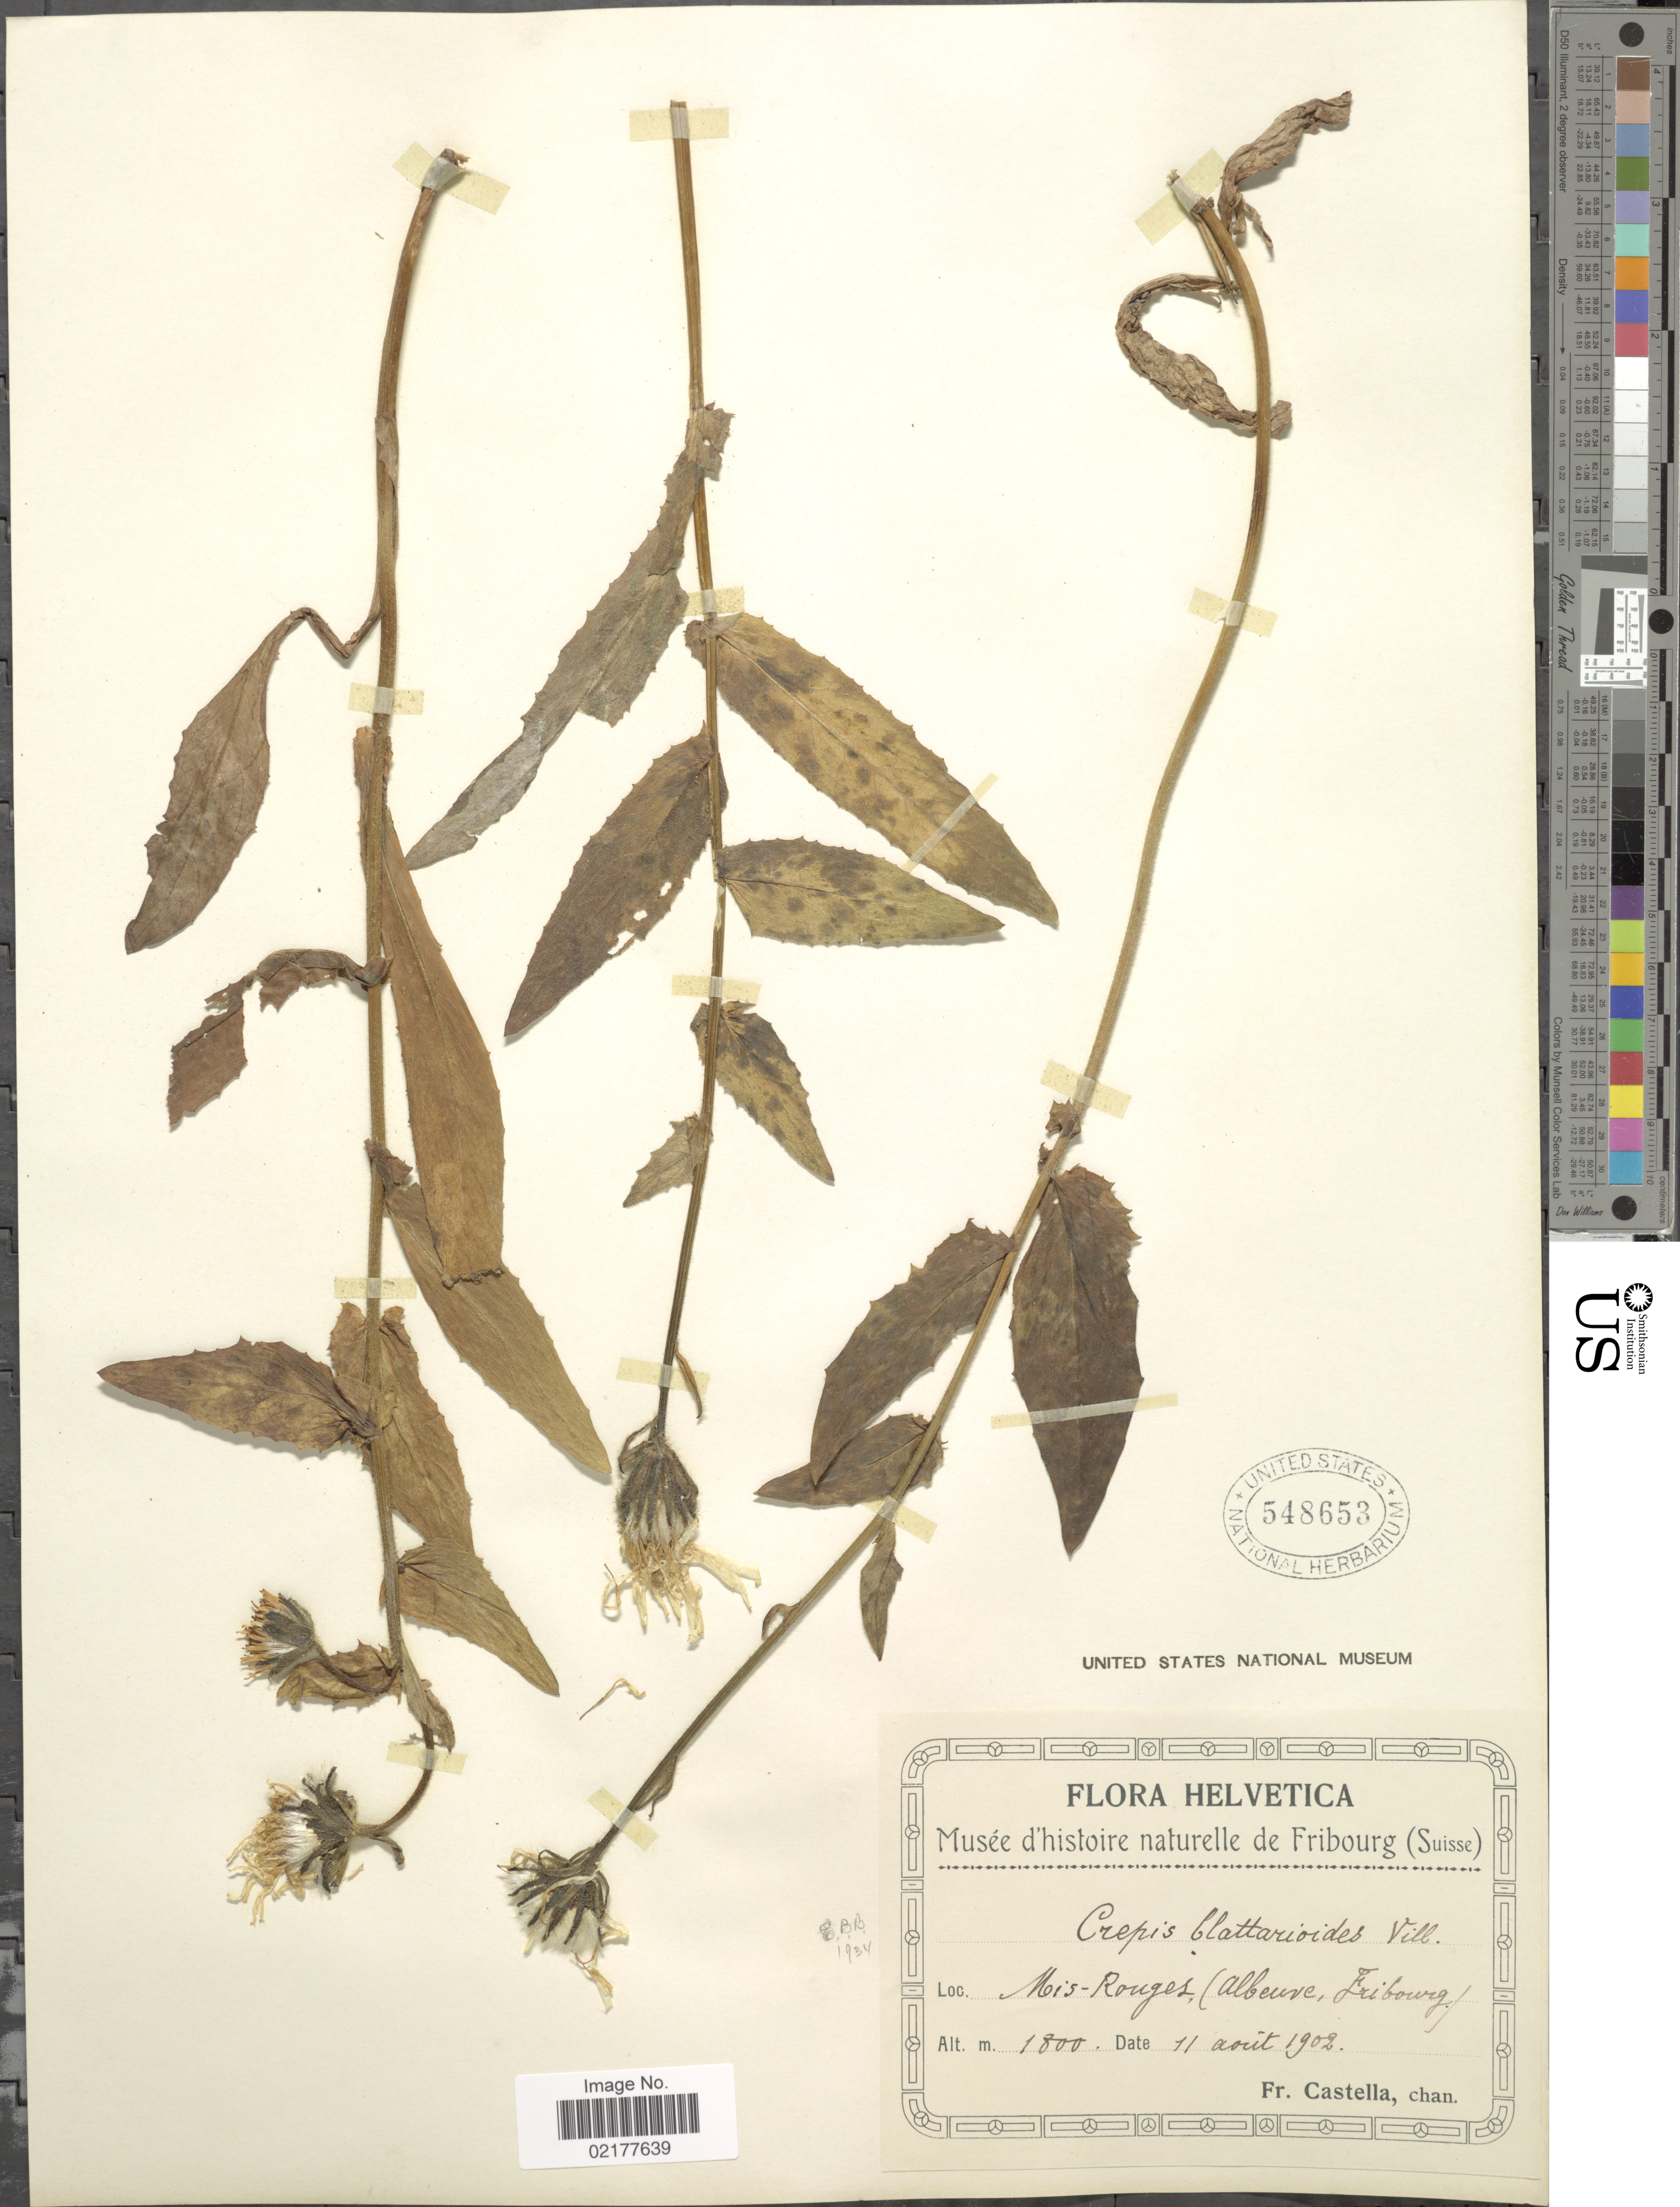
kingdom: Plantae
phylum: Tracheophyta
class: Magnoliopsida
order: Asterales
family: Asteraceae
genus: Crepis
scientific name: Crepis pyrenaica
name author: (L.) Greuter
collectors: Fr. Castella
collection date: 1902-08-11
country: Switzerland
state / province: Fribourg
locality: Helvetica. Mis-Rouges (Albeuve)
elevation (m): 1800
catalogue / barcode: US 548653